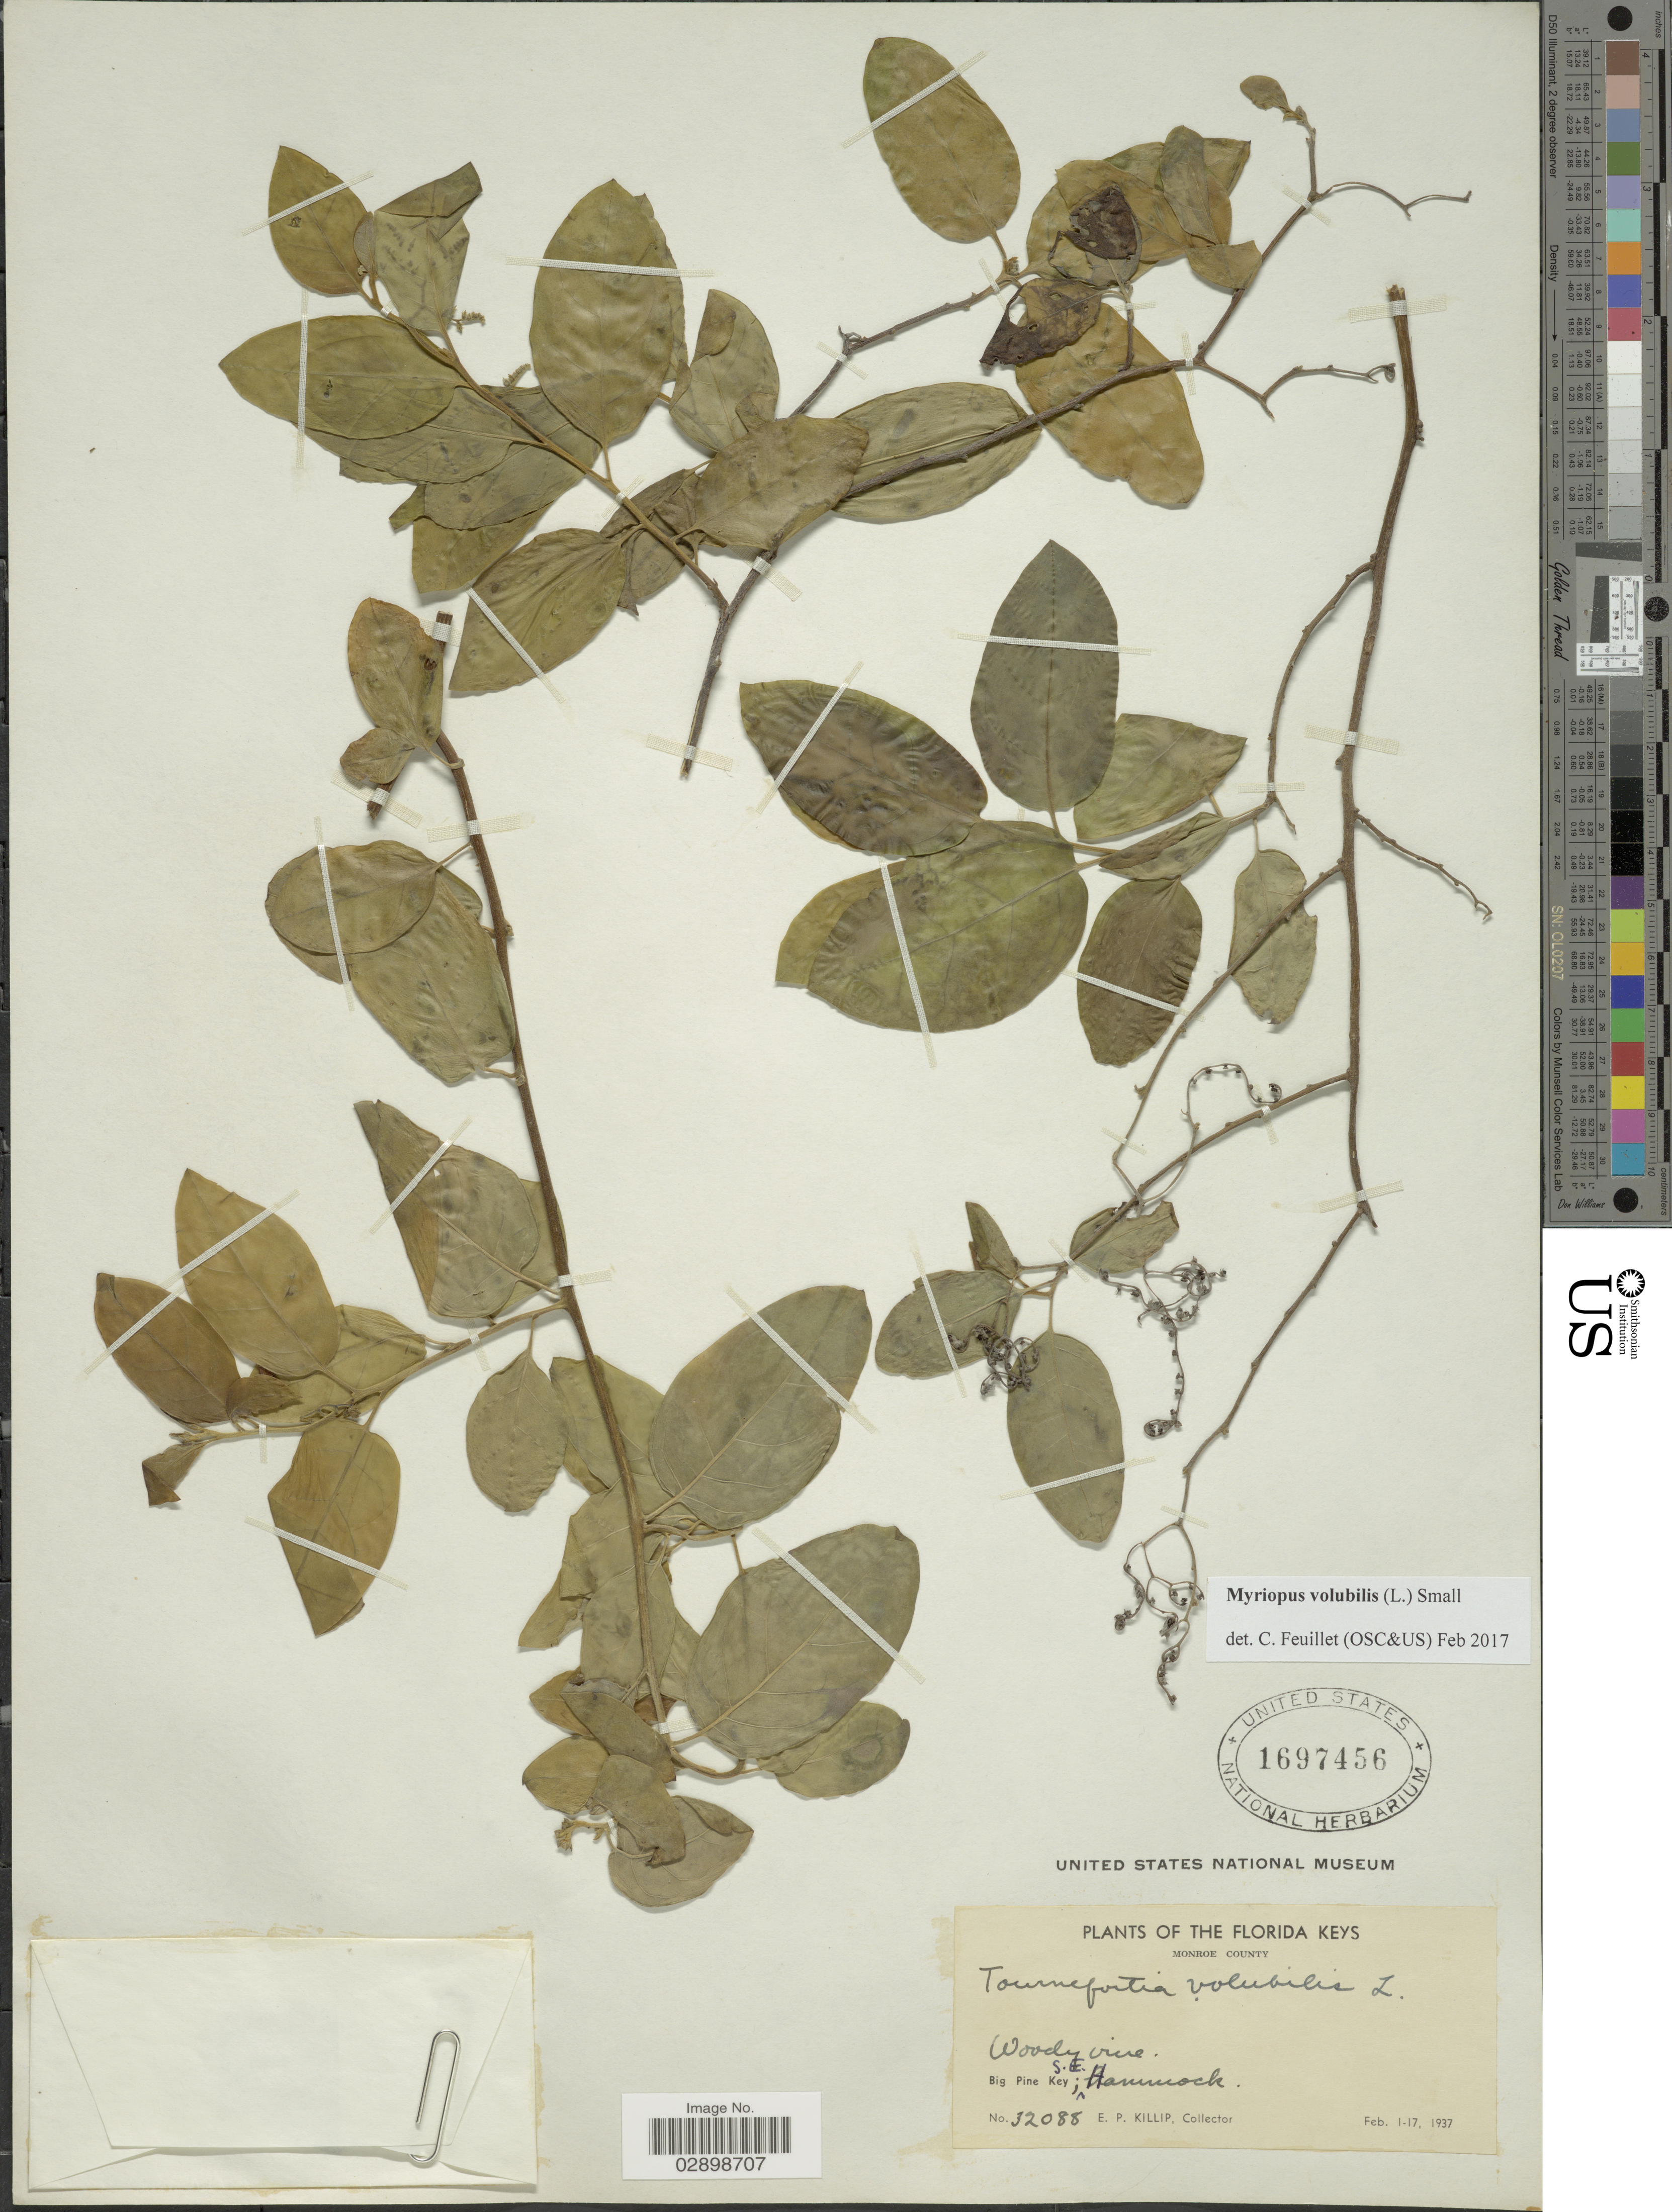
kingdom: Plantae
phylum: Tracheophyta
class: Magnoliopsida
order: Boraginales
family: Heliotropiaceae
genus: Myriopus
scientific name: Myriopus volubilis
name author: (L.) Small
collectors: E. P. Killip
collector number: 32088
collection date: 1937-02-01/1937-02-17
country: United States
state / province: Florida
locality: Florida Keys. Monroe County. Big Pine Key; S.E. Hammock.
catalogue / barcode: US 1697456